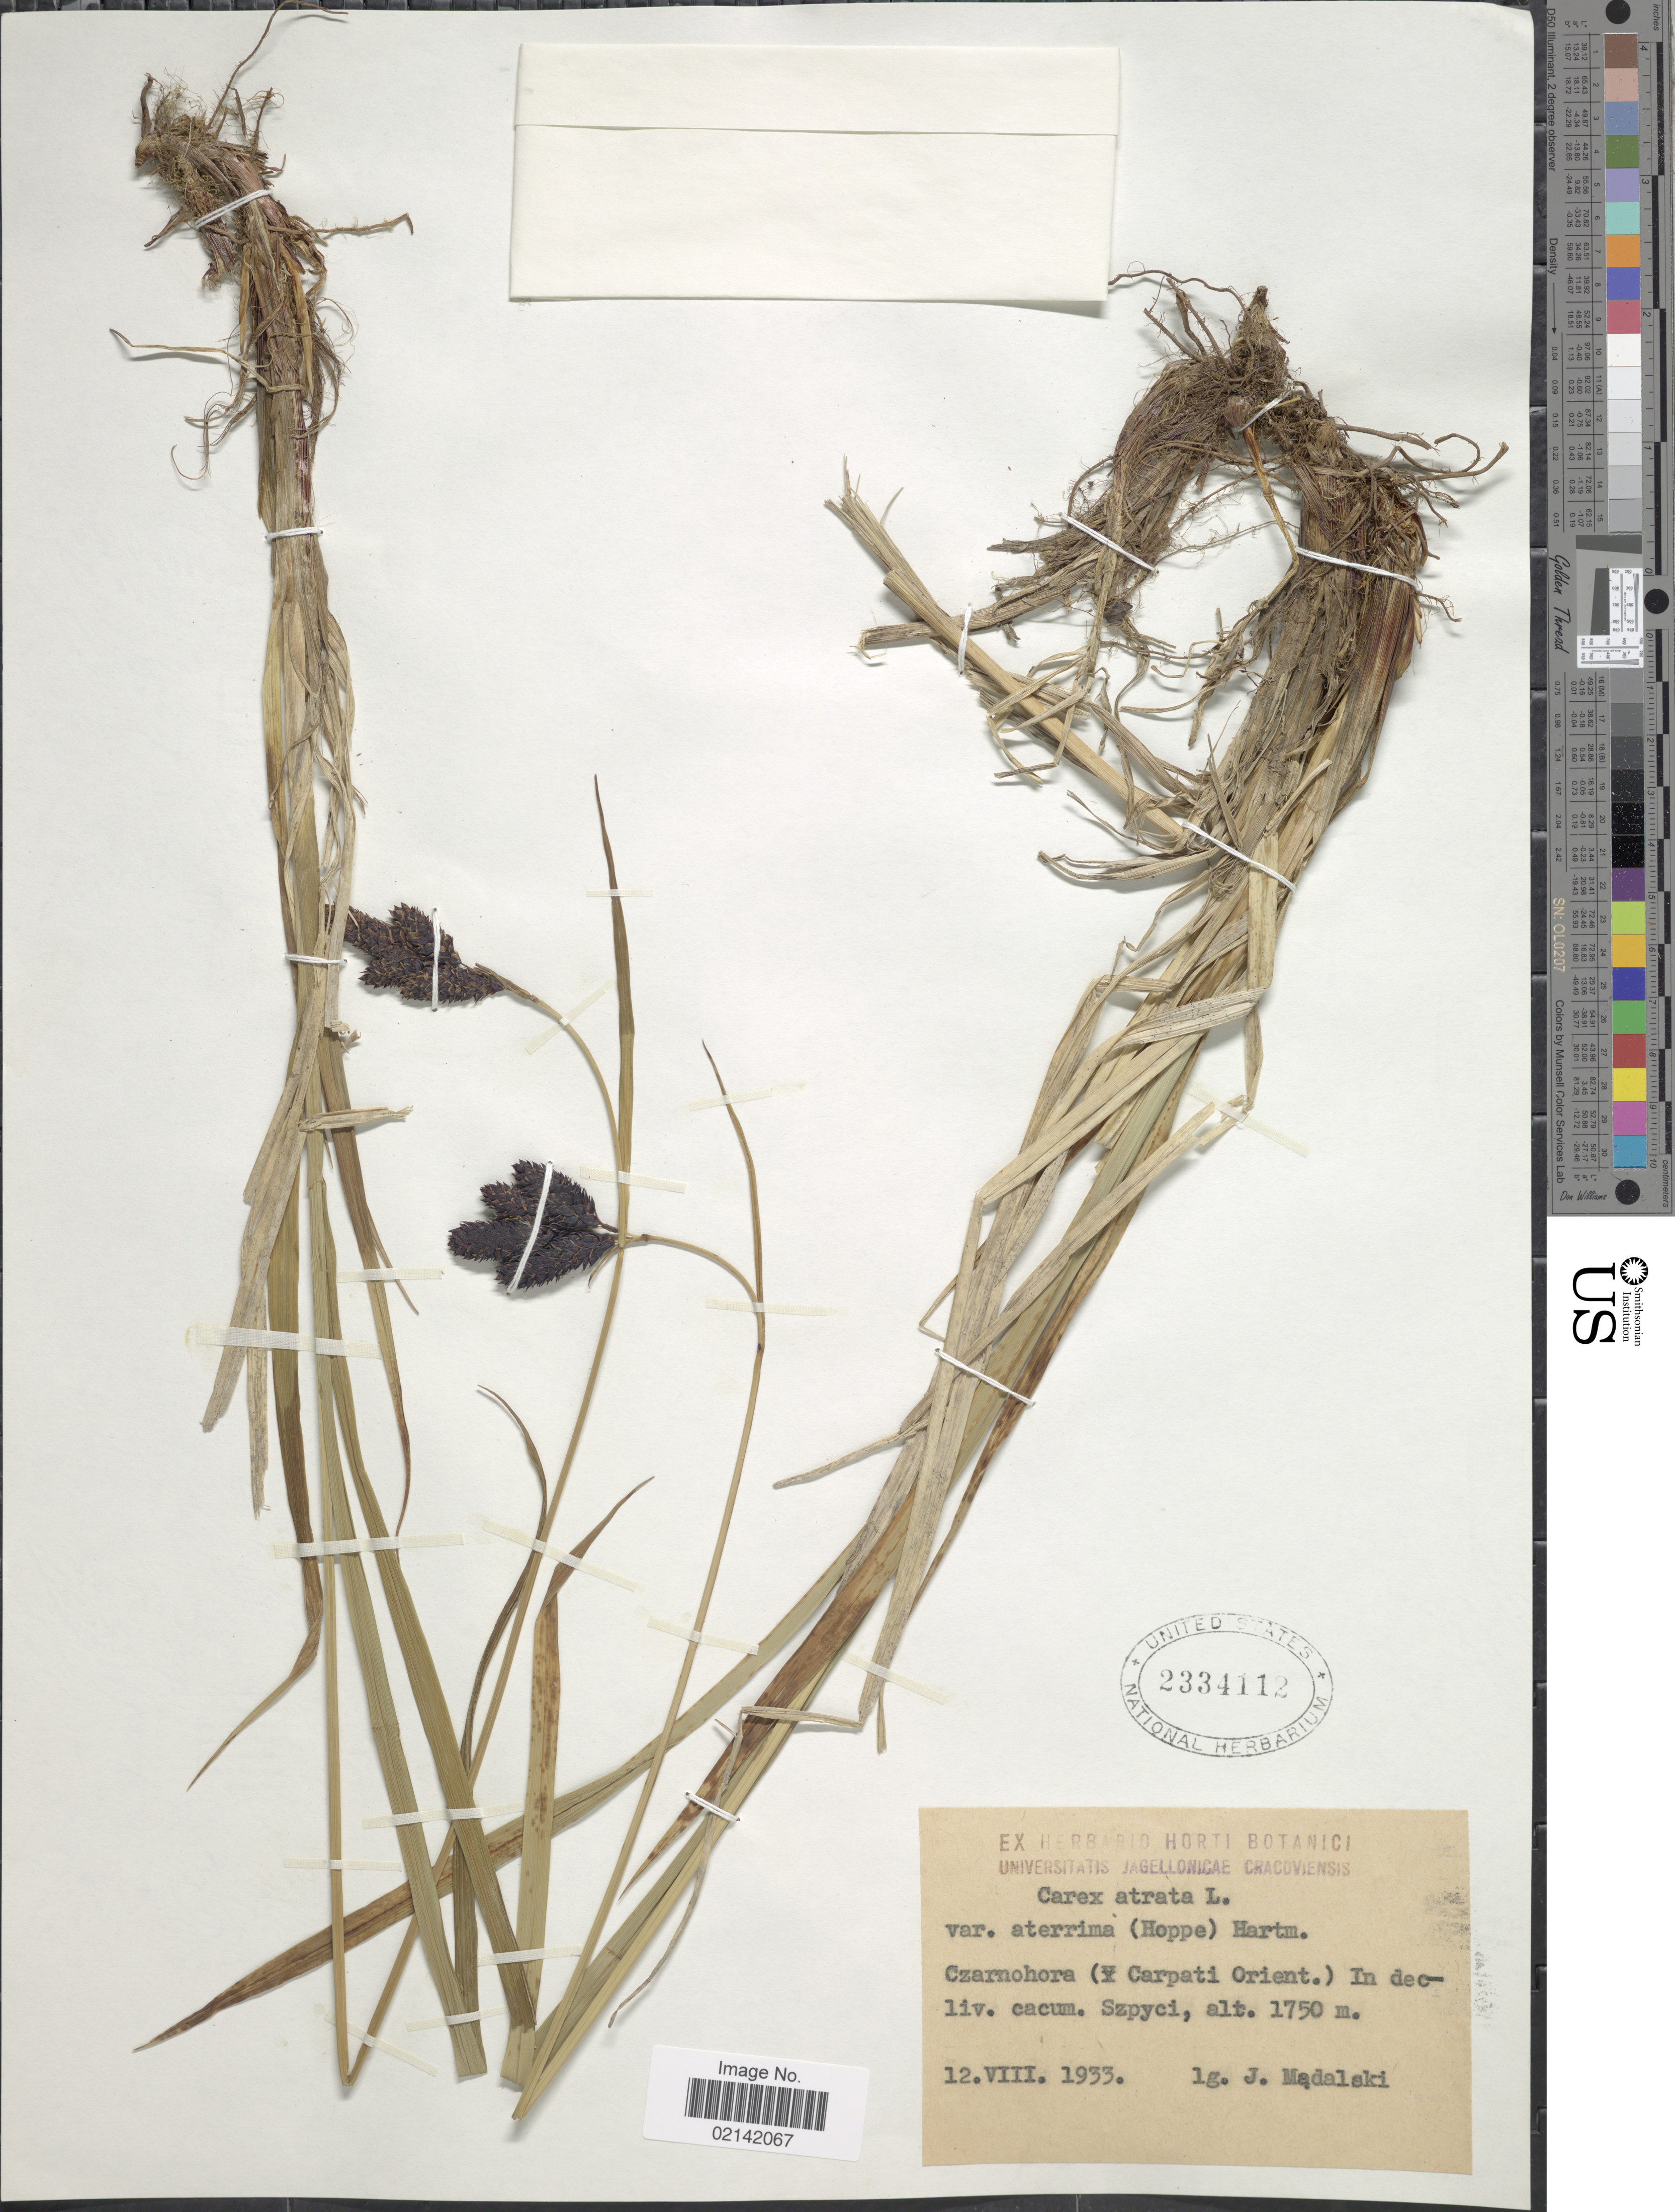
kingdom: Plantae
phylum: Tracheophyta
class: Liliopsida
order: Poales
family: Cyperaceae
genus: Carex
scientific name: Carex atrata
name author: L.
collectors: J. Madalski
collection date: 1933-08-12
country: Poland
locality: Czarnohora (Carpati Orient.) In declive, cacum, Szpyci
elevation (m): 1750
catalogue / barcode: US 2334112